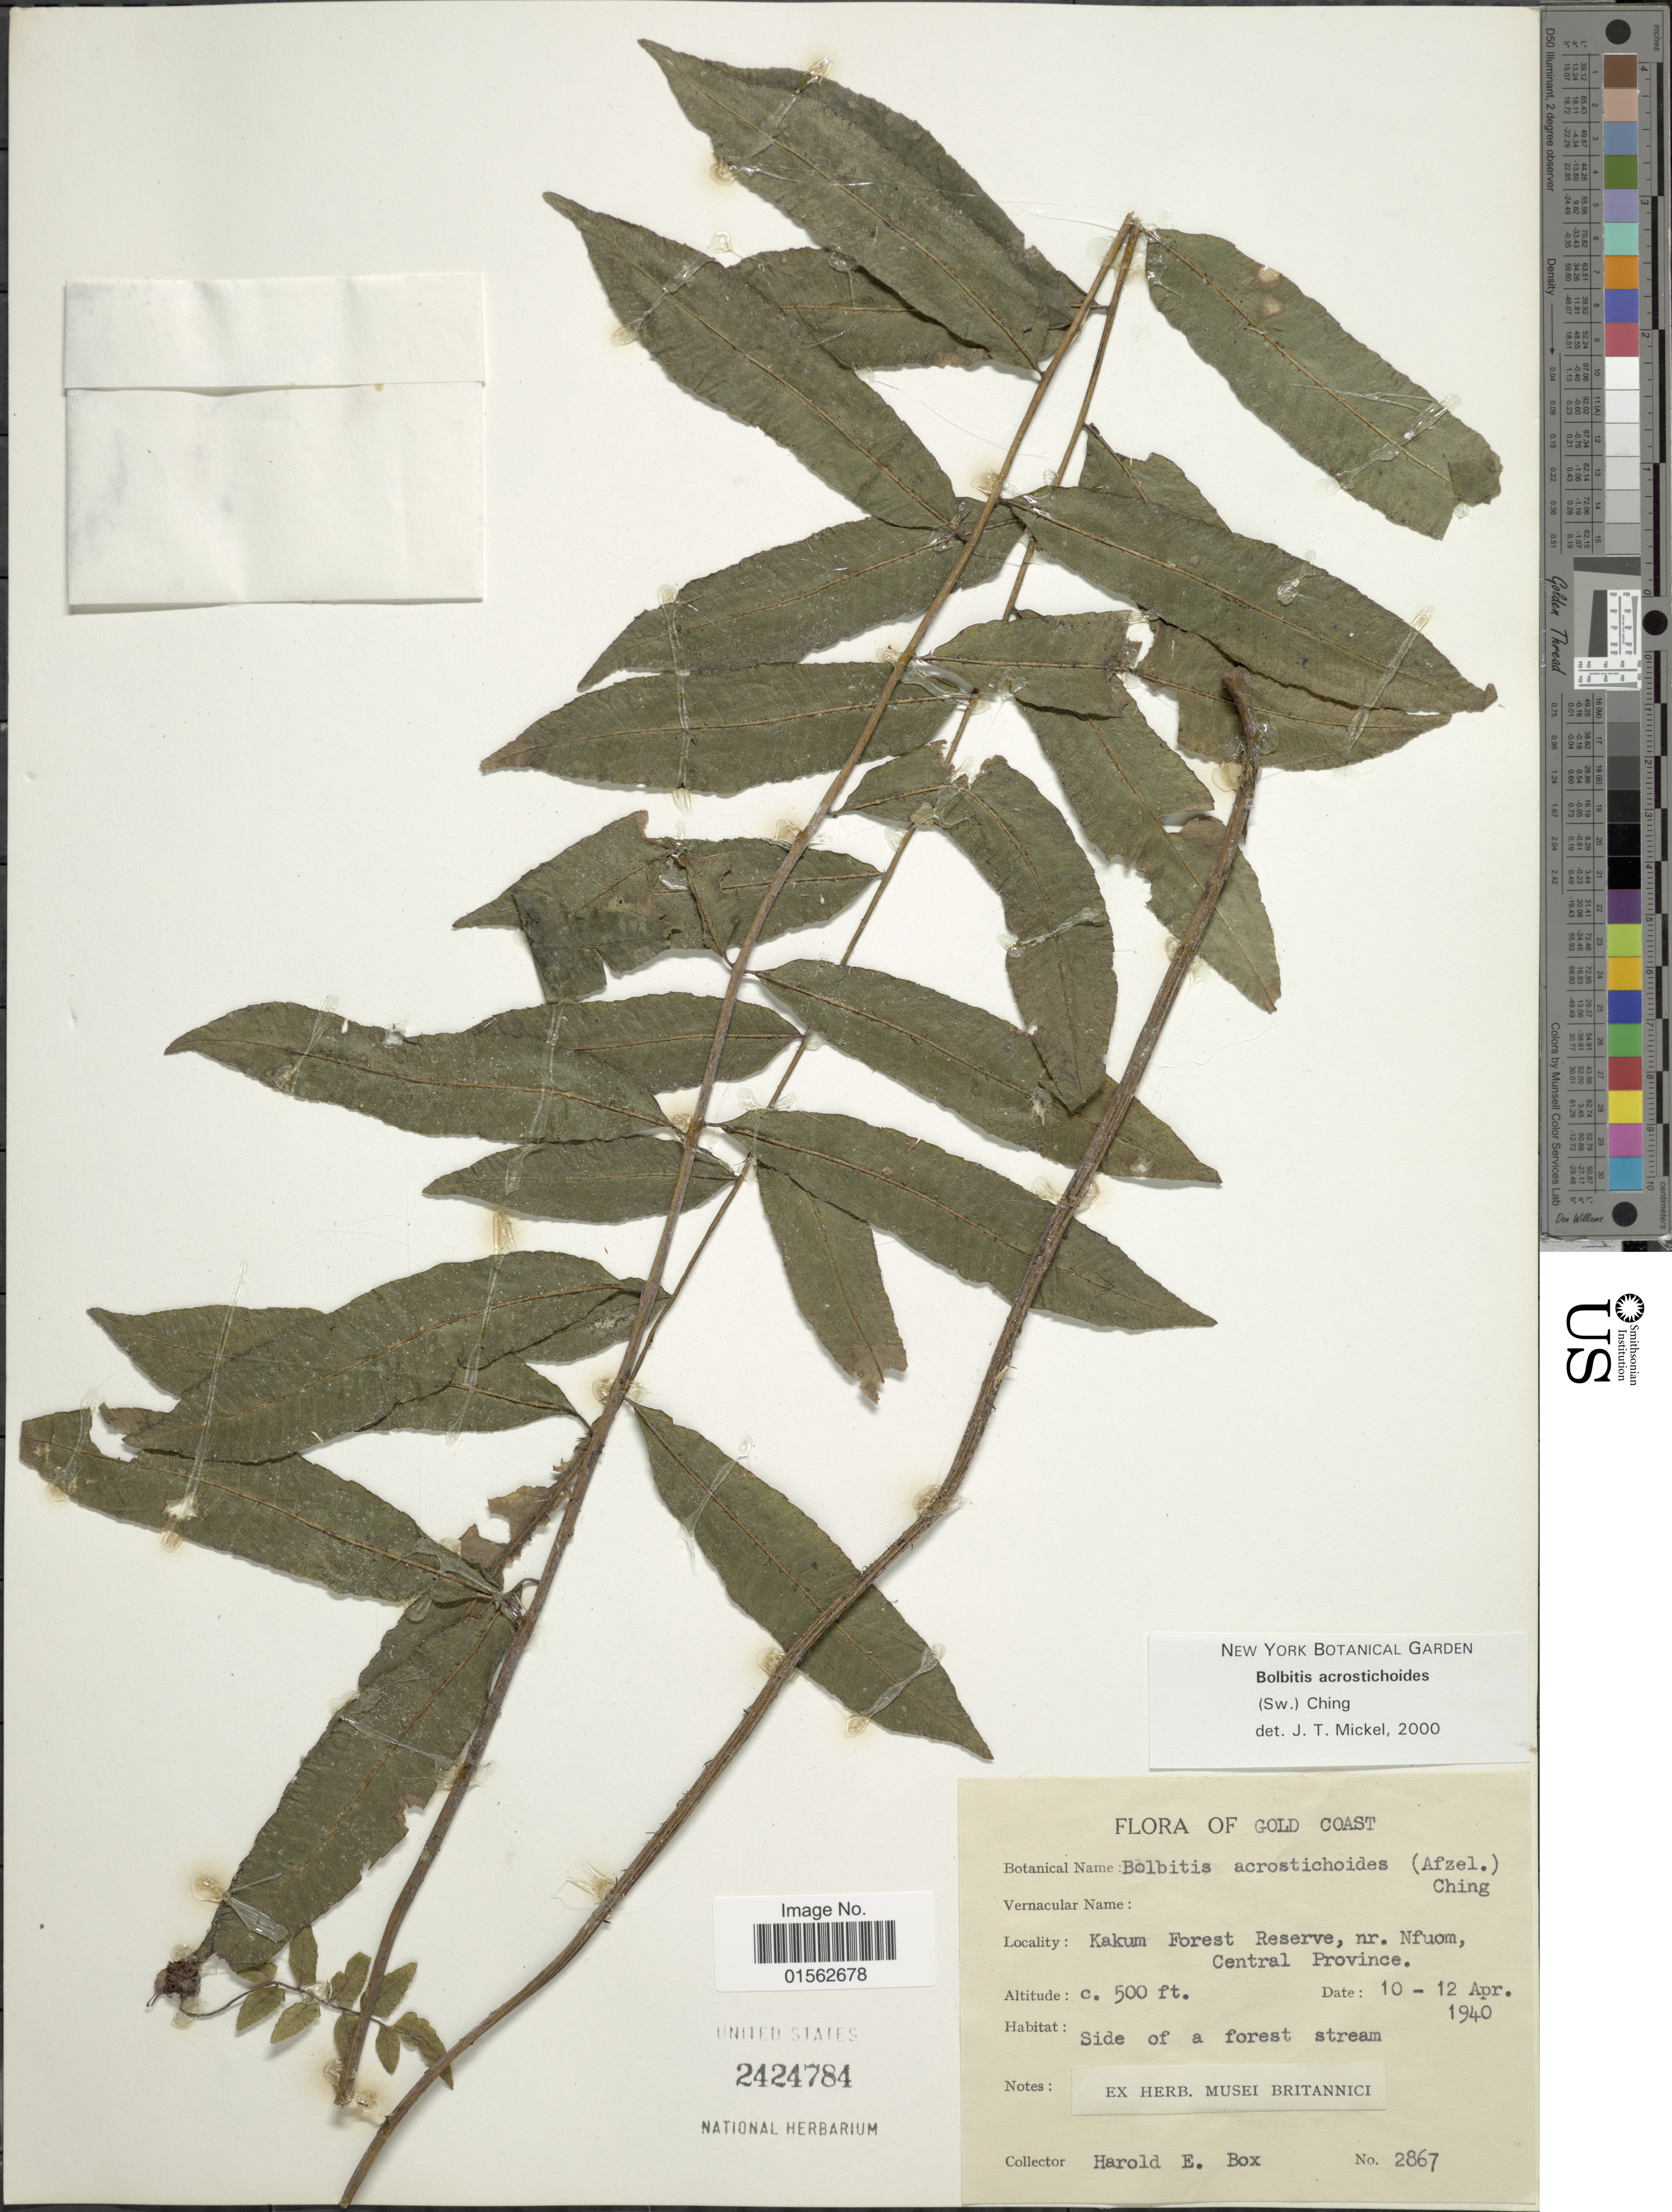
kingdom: Plantae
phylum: Tracheophyta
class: Polypodiopsida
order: Polypodiales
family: Dryopteridaceae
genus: Bolbitis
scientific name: Bolbitis acrostichoides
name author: (Hook.) Ching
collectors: H. E. Box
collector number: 2867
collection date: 1940-04-10/1940-04-12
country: Ghana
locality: Gold Coast, Kakum Forest Reserve, nr. Nfuom, Central Province, side of forest stream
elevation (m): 152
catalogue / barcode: US 2424784